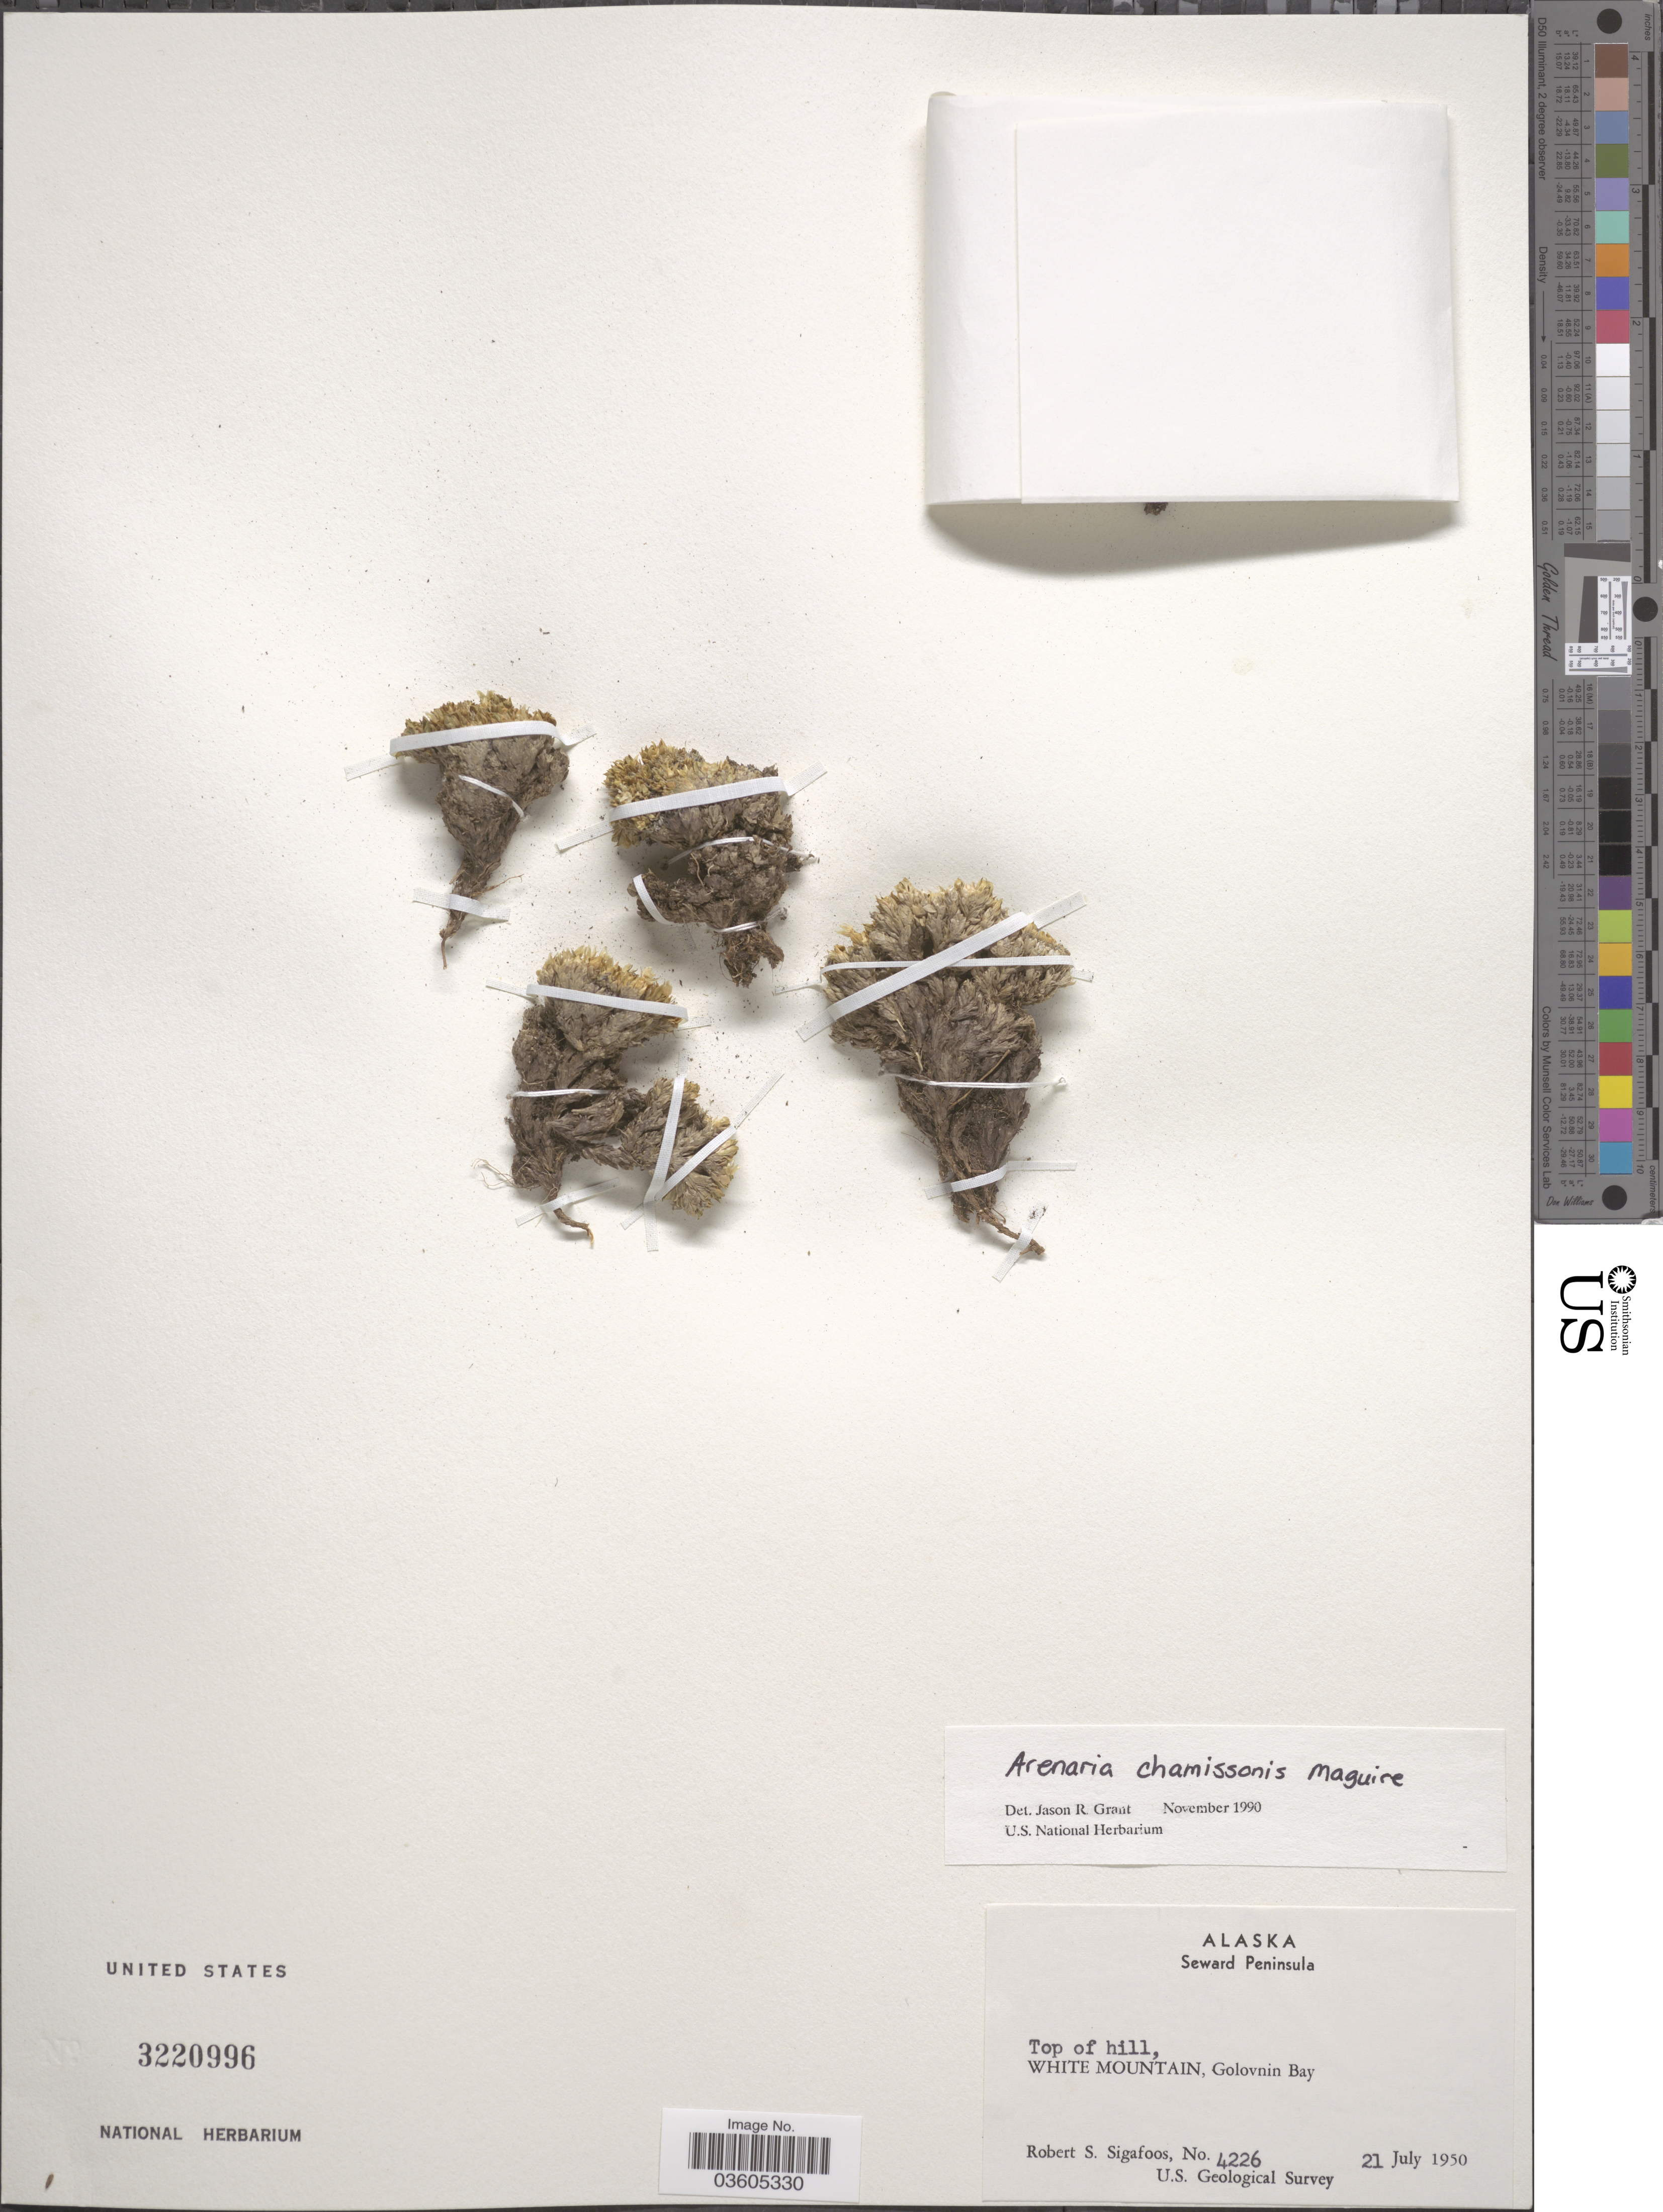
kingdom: Plantae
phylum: Tracheophyta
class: Magnoliopsida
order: Caryophyllales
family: Caryophyllaceae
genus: Arenaria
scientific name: Arenaria chamissonis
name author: Maguire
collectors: R. Sigafoos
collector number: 4226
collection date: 1950-07-21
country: United States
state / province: Alaska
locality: Seward Peninsula. White Mountains, Golovnin Bay.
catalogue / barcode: US 3220996